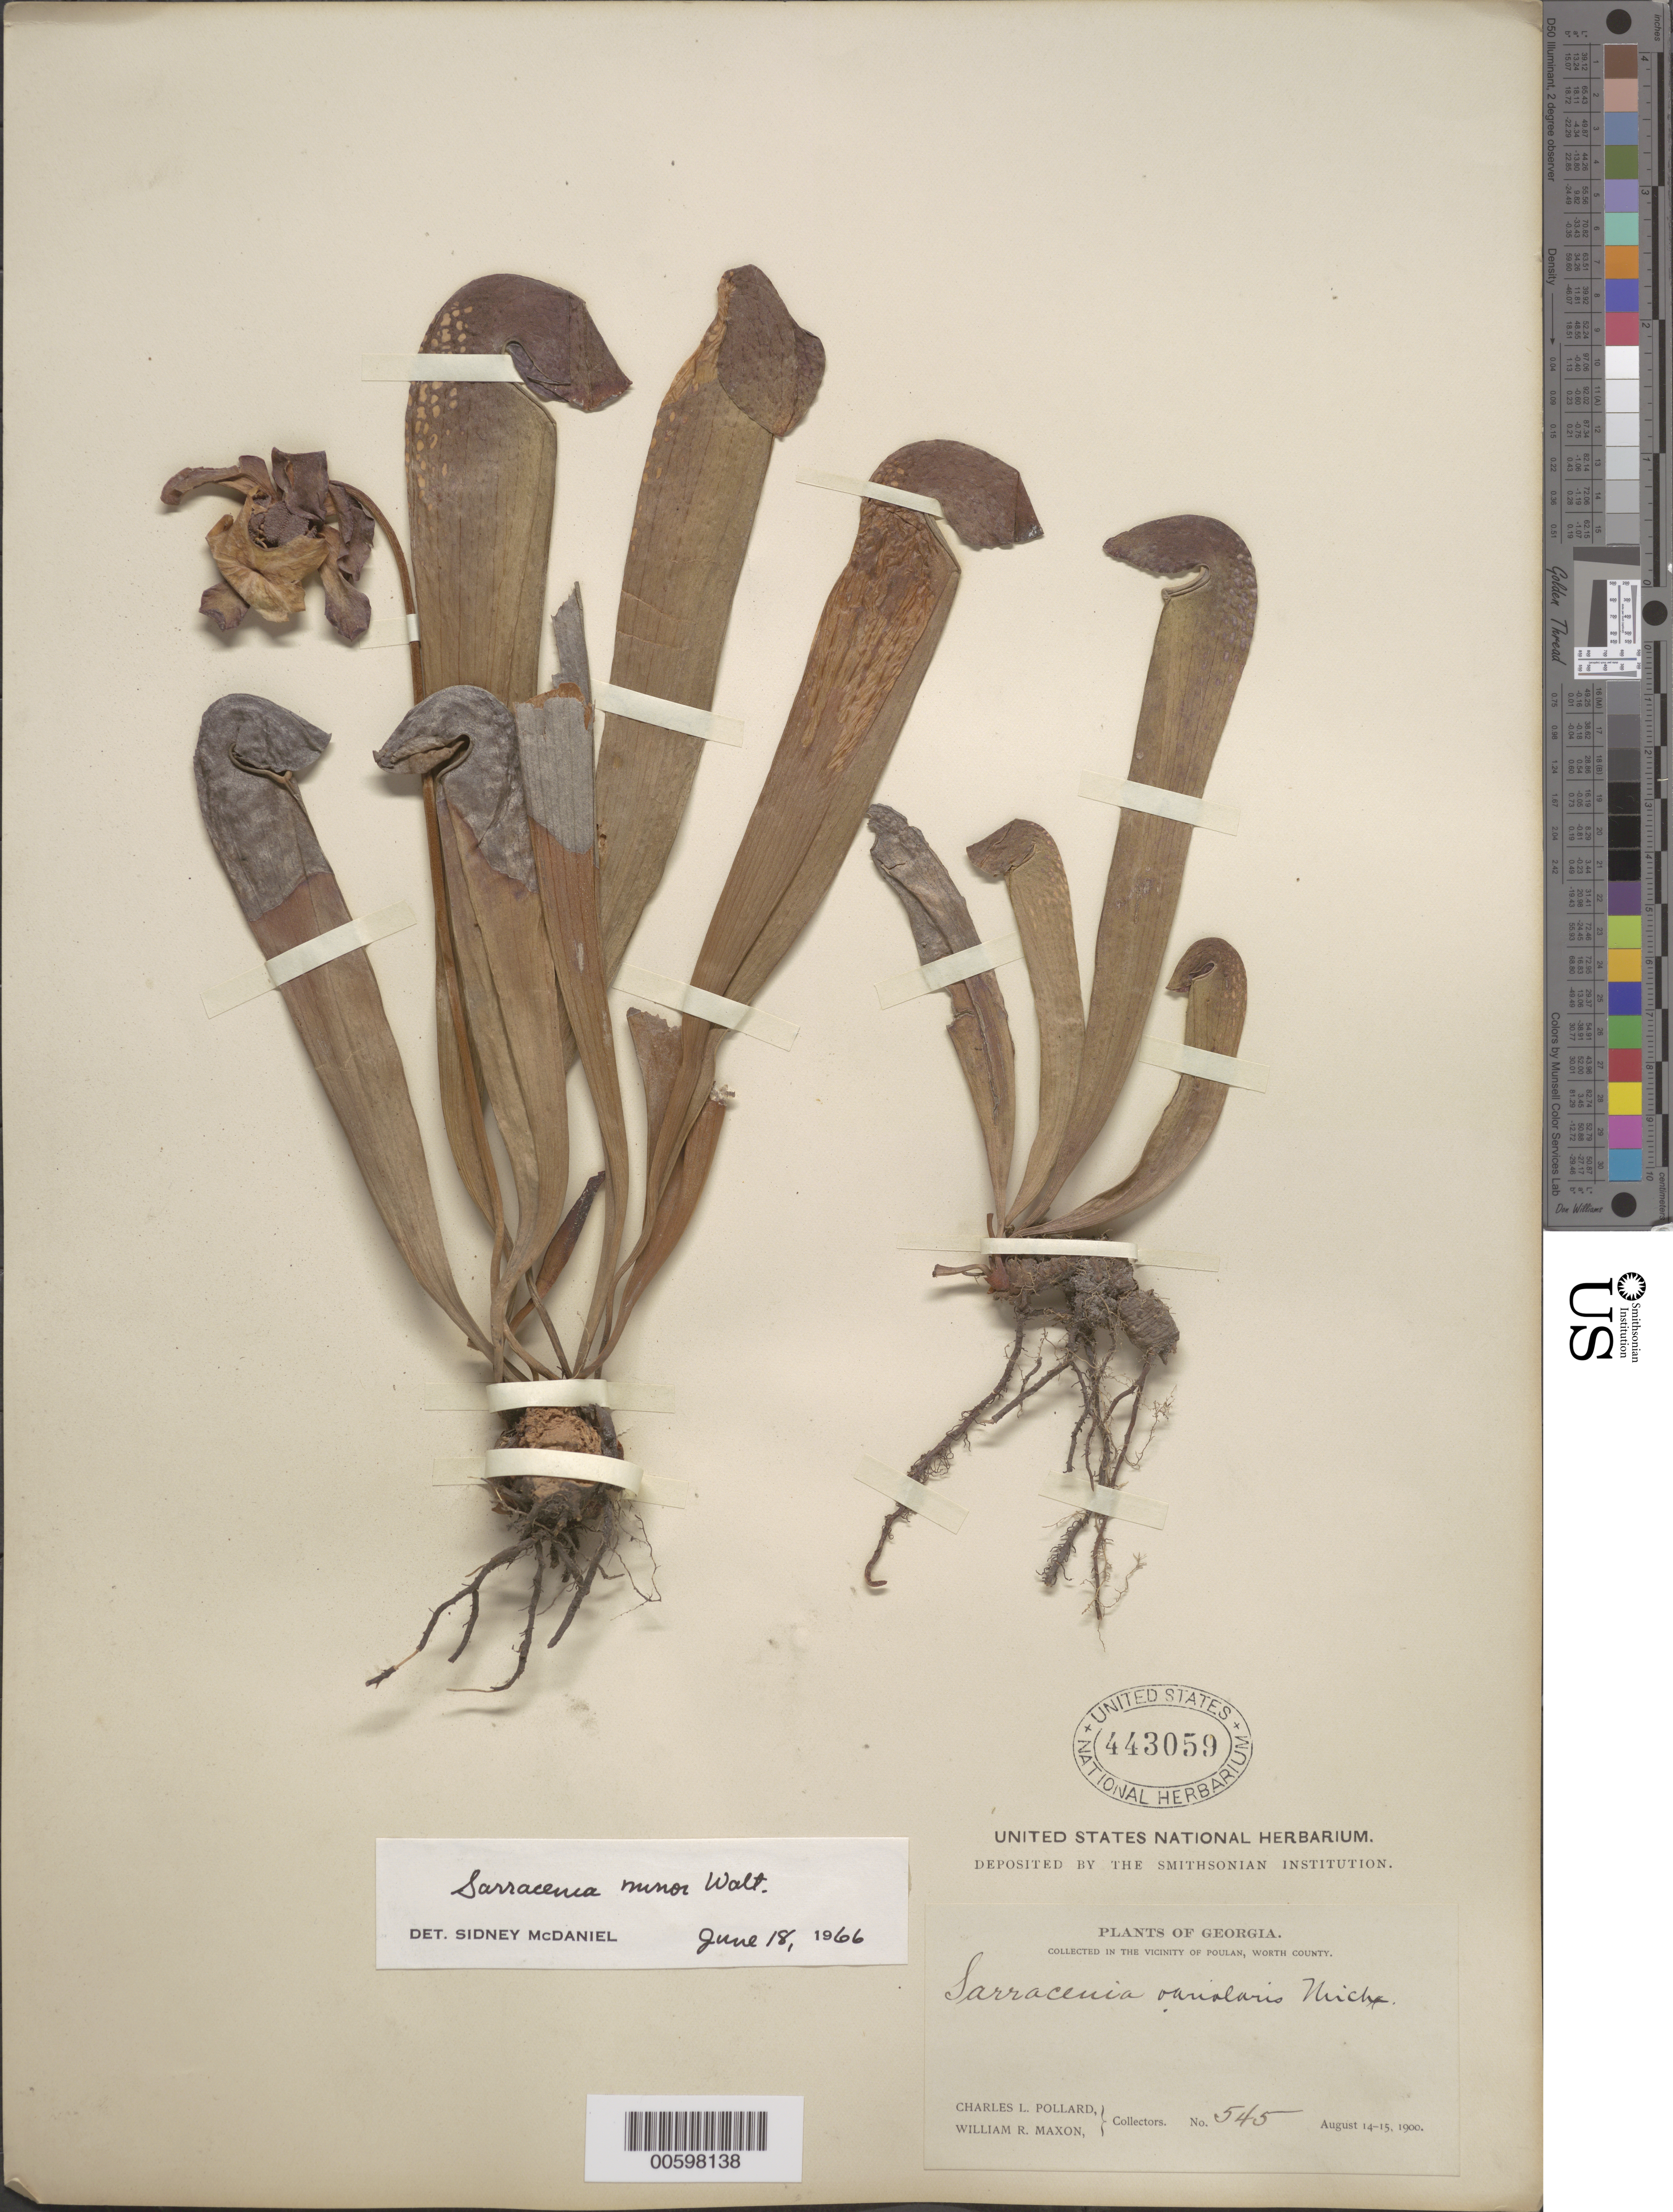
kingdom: Plantae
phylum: Tracheophyta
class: Magnoliopsida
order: Ericales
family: Sarraceniaceae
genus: Sarracenia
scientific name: Sarracenia leucophylla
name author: Raf.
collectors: C. L. Pollard & W. R. Maxon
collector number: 545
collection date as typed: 14 Aug 1900 to 15 Aug 1900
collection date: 1900-08-14/1900-08-15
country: United States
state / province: Georgia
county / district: Worth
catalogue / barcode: US 443059